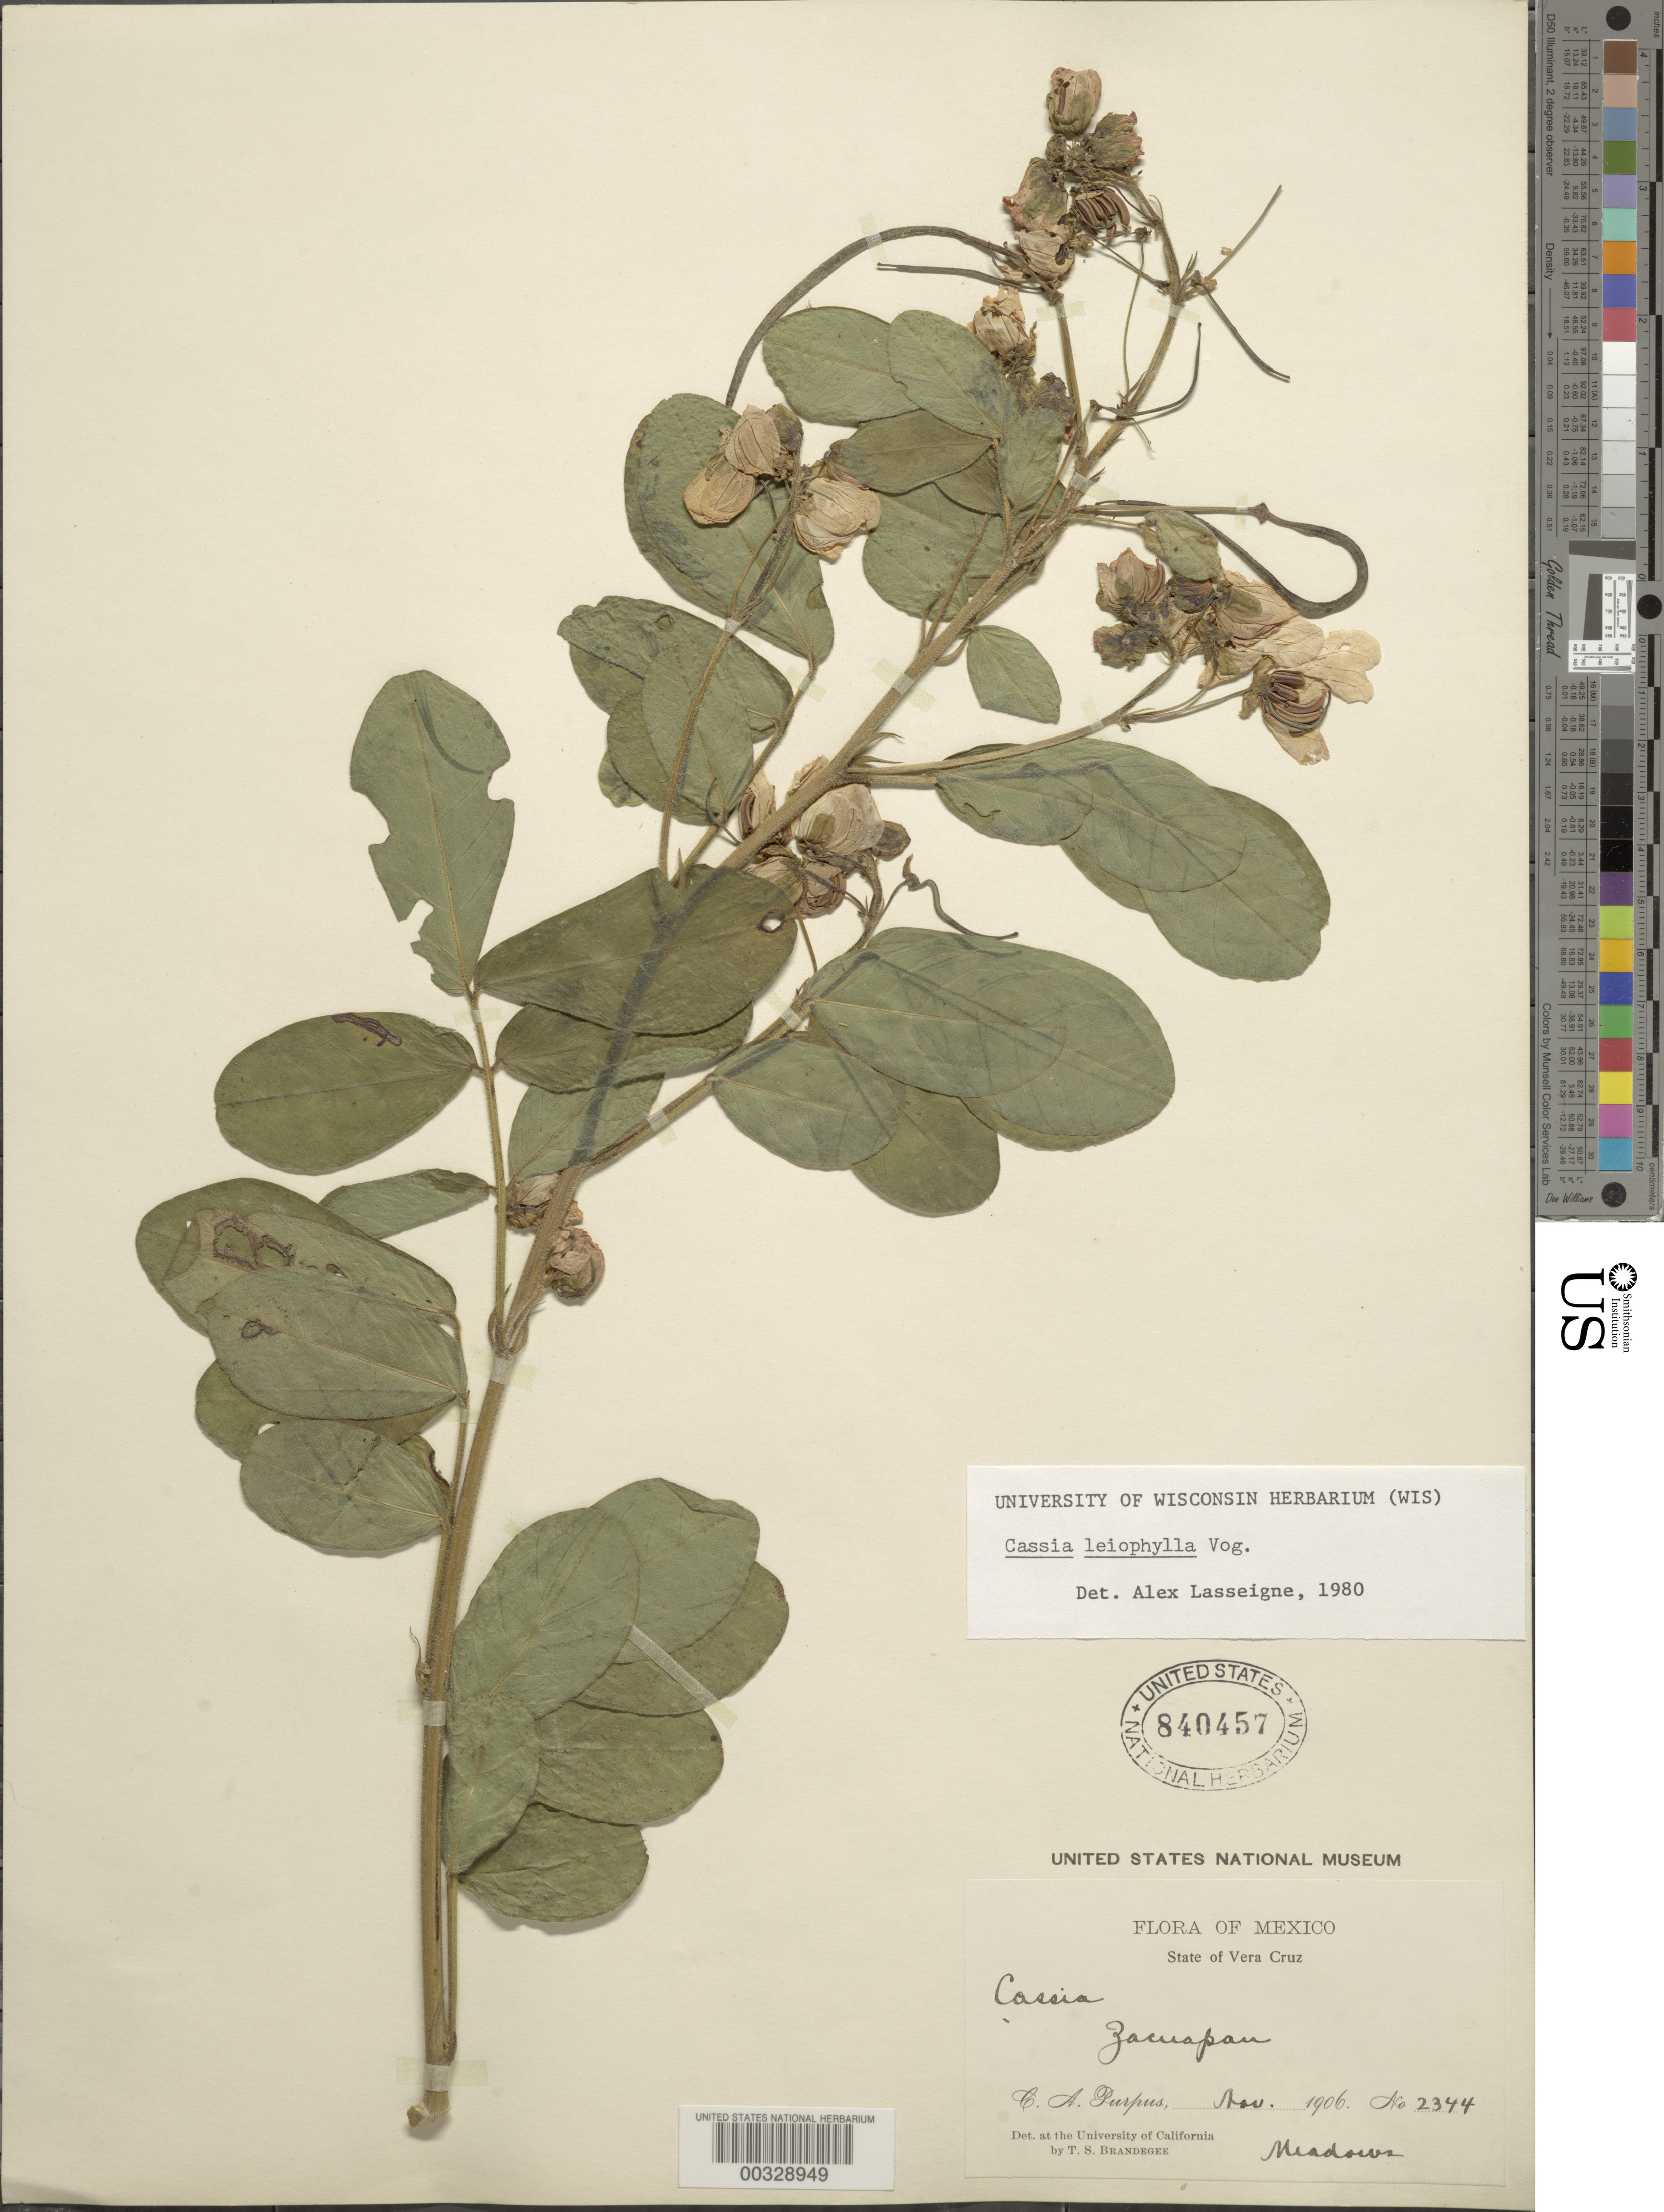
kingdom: Plantae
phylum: Tracheophyta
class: Magnoliopsida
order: Fabales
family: Fabaceae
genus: Senna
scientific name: Senna leiophylla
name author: (Vogel) H.S. Irwin & Barneby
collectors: C. A. Purpus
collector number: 2344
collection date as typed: Nov 1906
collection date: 1906-11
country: Mexico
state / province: Veracruz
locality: Zacuapan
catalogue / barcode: US 840457